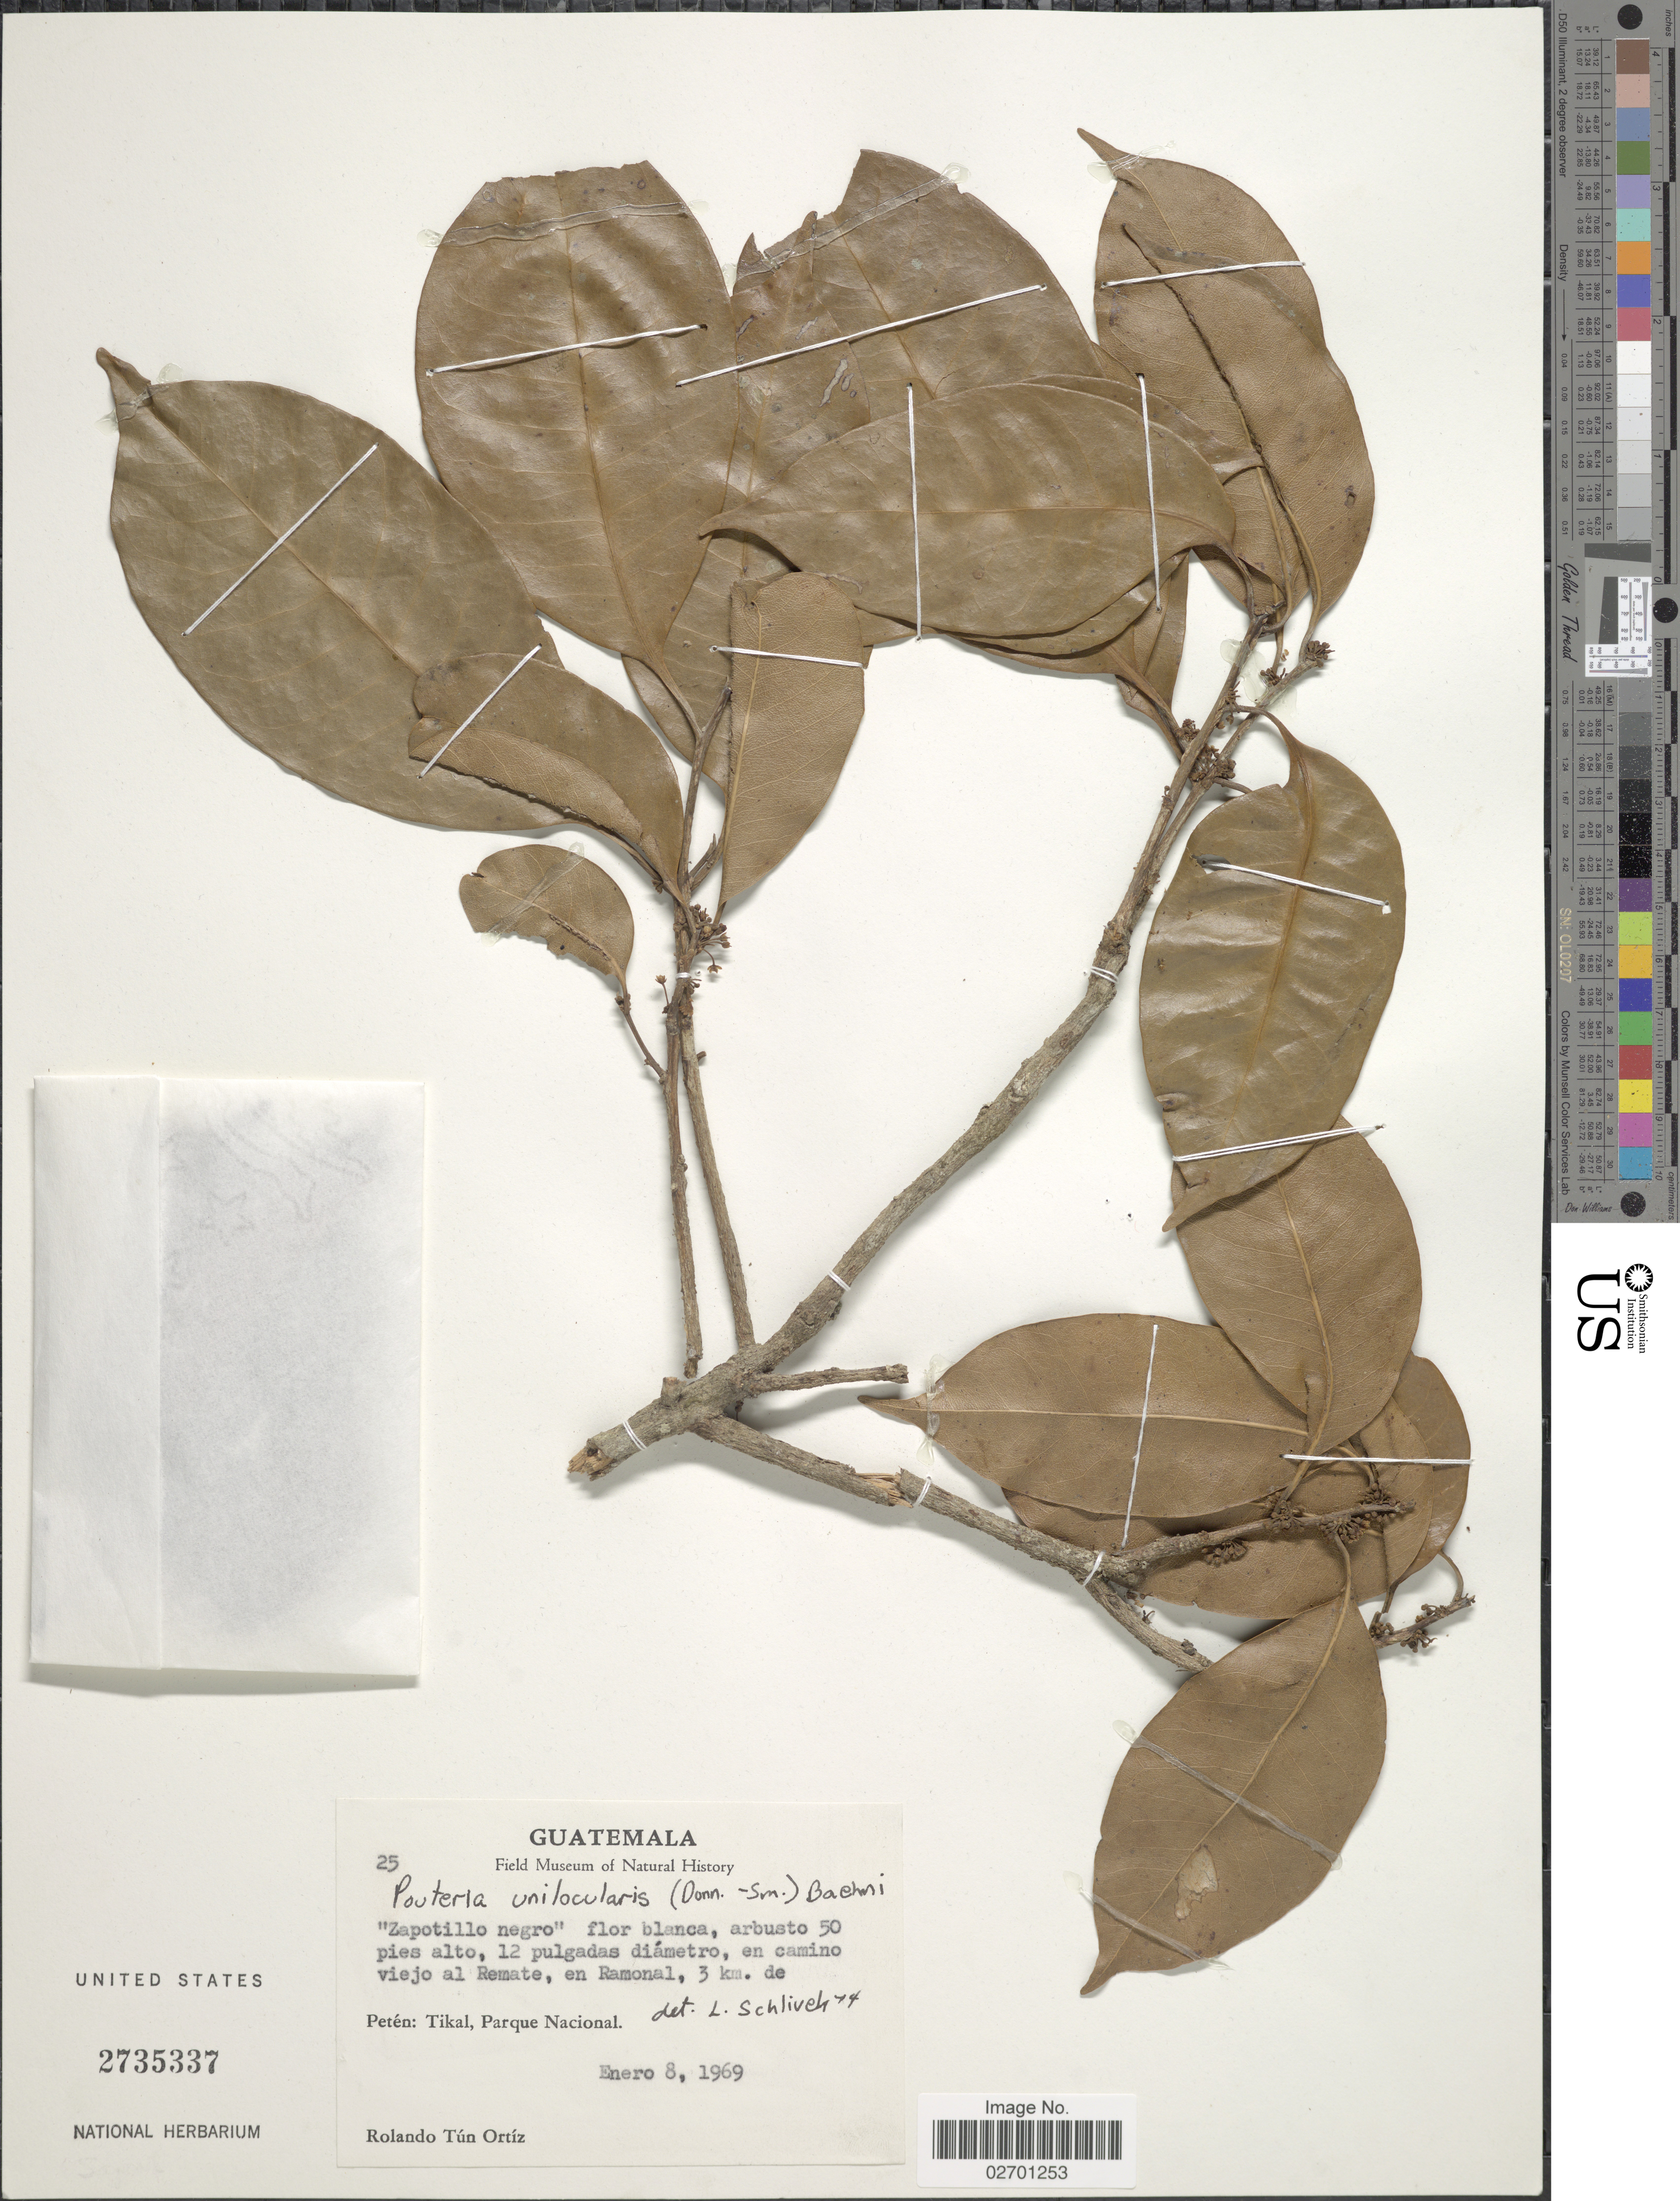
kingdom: Plantae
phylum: Tracheophyta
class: Magnoliopsida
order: Ericales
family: Sapotaceae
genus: Pouteria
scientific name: Pouteria reticulata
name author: (Engl.) Eyma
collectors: R. T. Ortíz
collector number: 25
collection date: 1969-01-08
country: Guatemala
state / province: El Petén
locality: En camino viejo al Remate, en Ramonal, 3 km. de Tikal, Parque Nacional.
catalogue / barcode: US 2735337